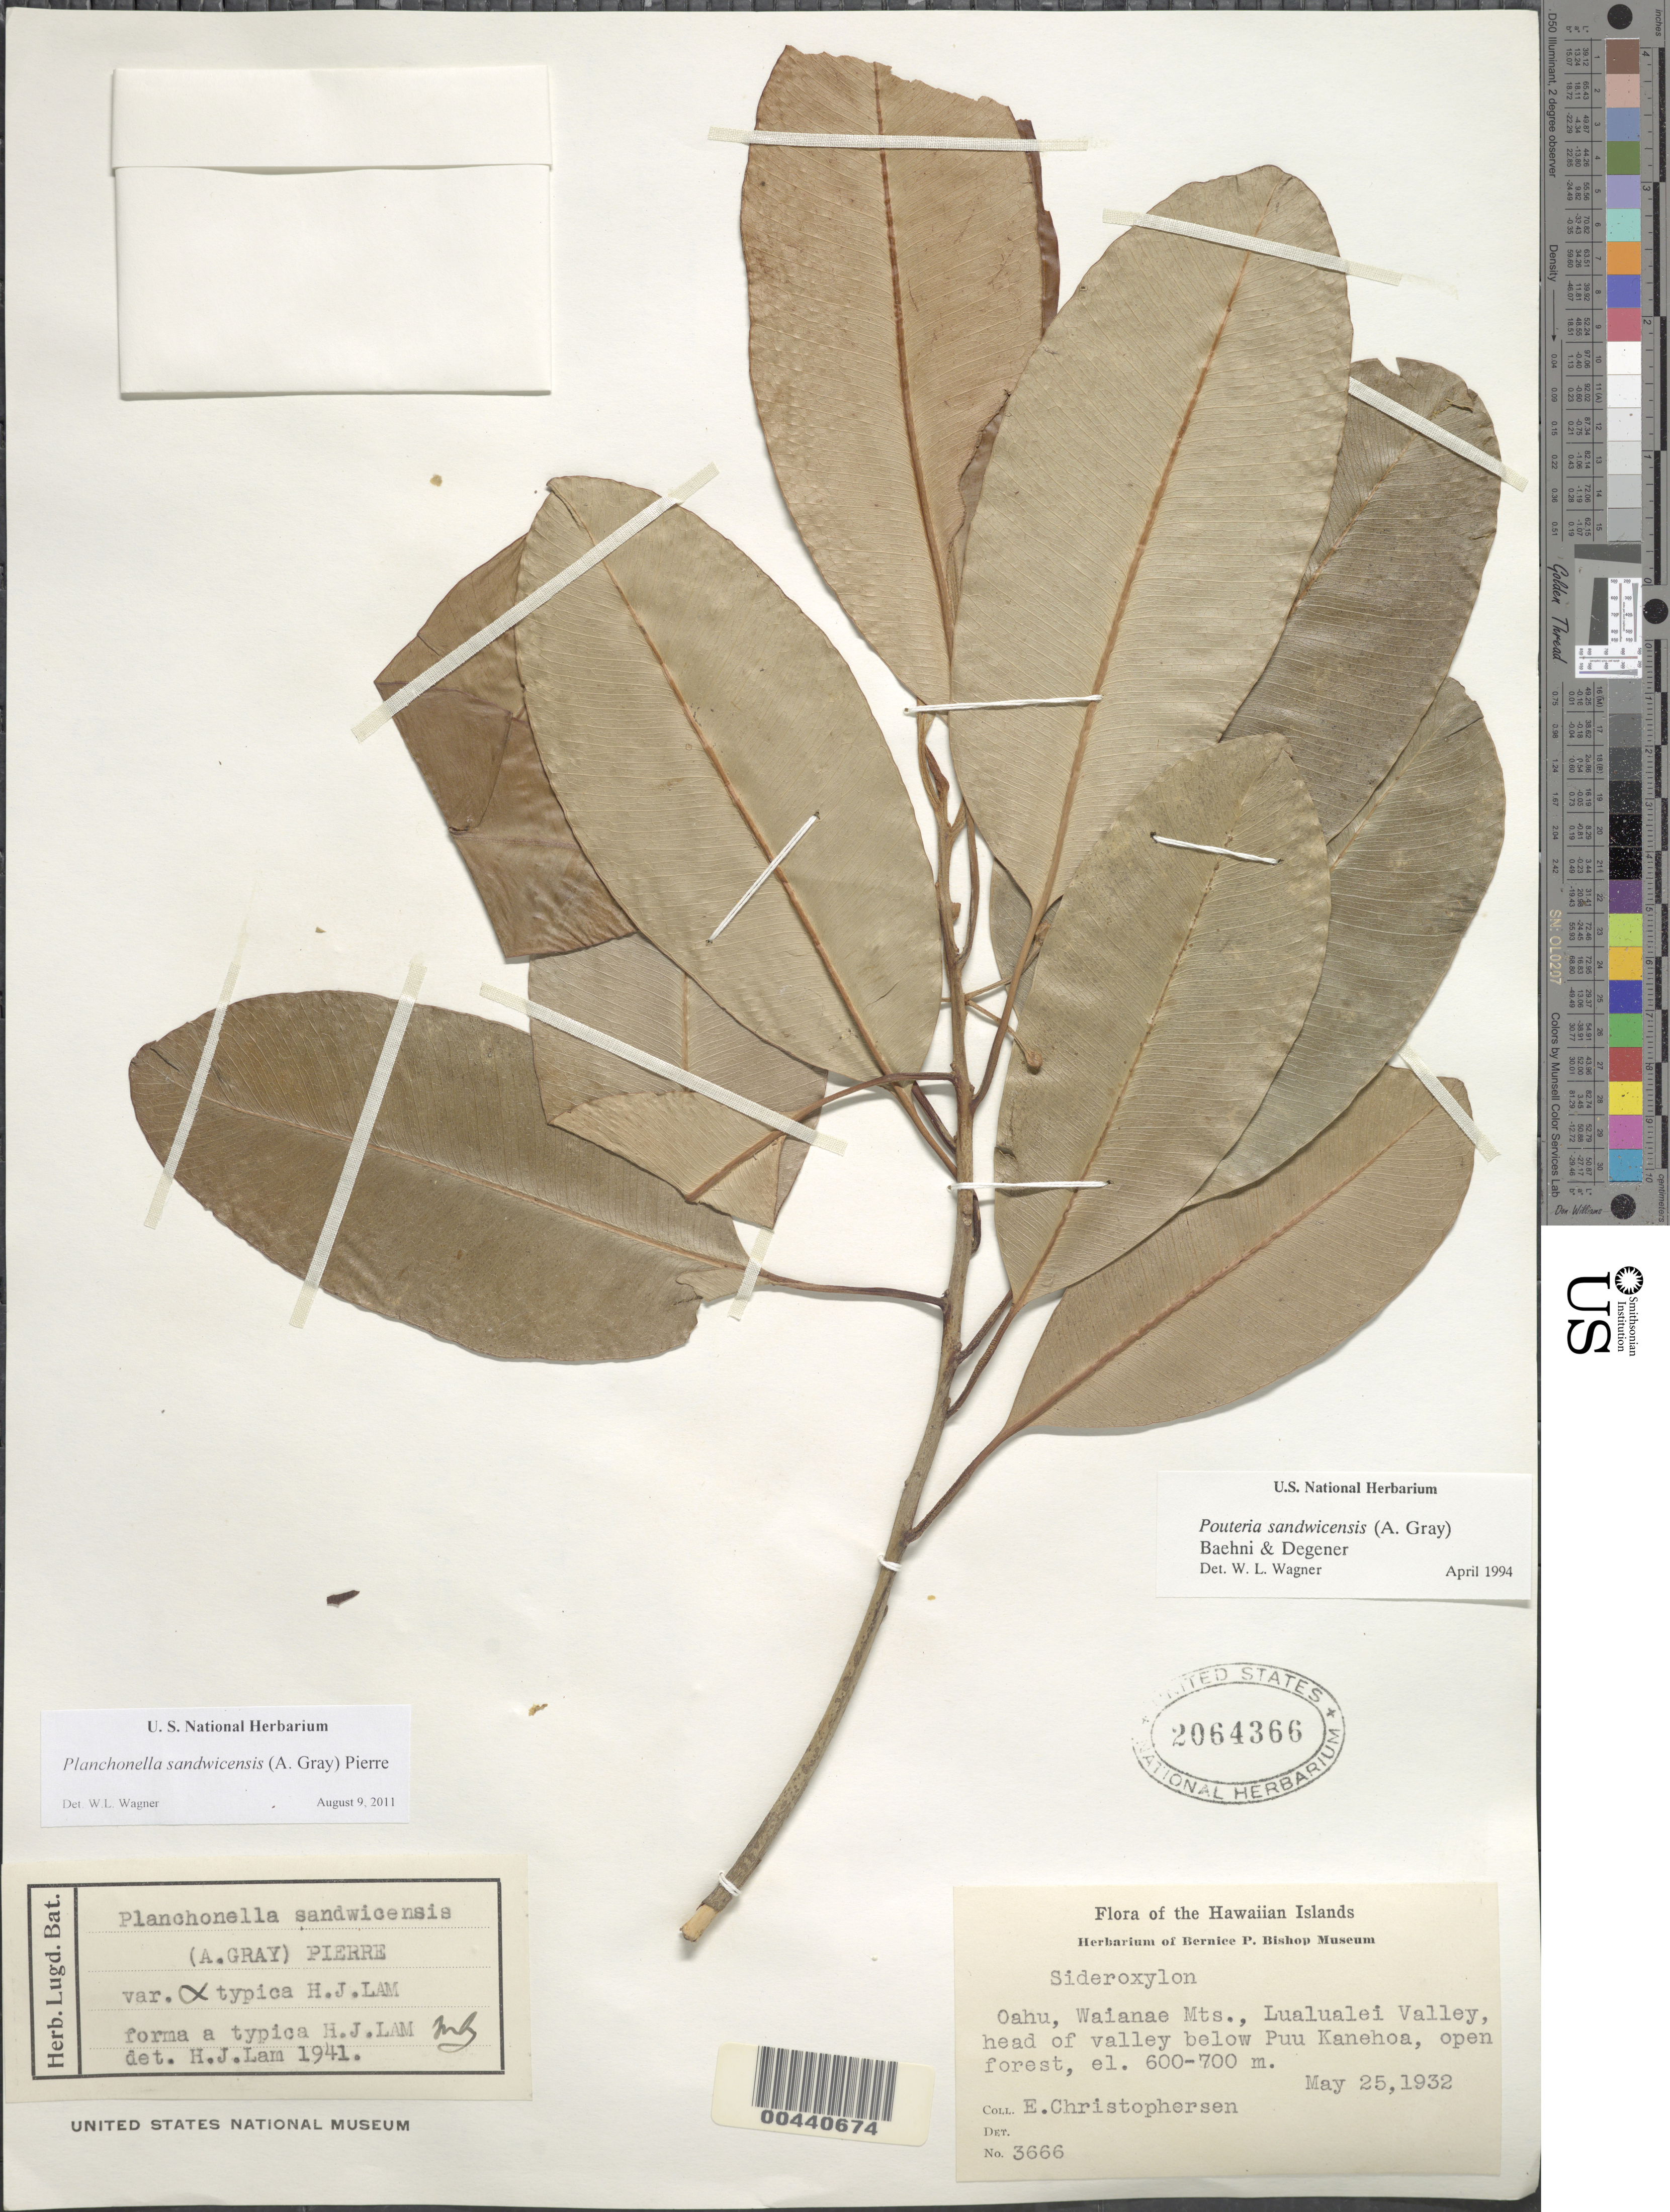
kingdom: Plantae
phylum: Tracheophyta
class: Magnoliopsida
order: Ericales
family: Sapotaceae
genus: Planchonella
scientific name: Planchonella sandwicensis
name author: (A. Gray) Pierre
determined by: Havran, J. C.; et al.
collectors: E. Christophersen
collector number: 3666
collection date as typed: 25 May 1932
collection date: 1932-05-25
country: United States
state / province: Hawaii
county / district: Honolulu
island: Oahu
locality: Waianae Mts., Lualualei Valley, head of valley below Puu Kanehoa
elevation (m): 600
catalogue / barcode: US 2064366